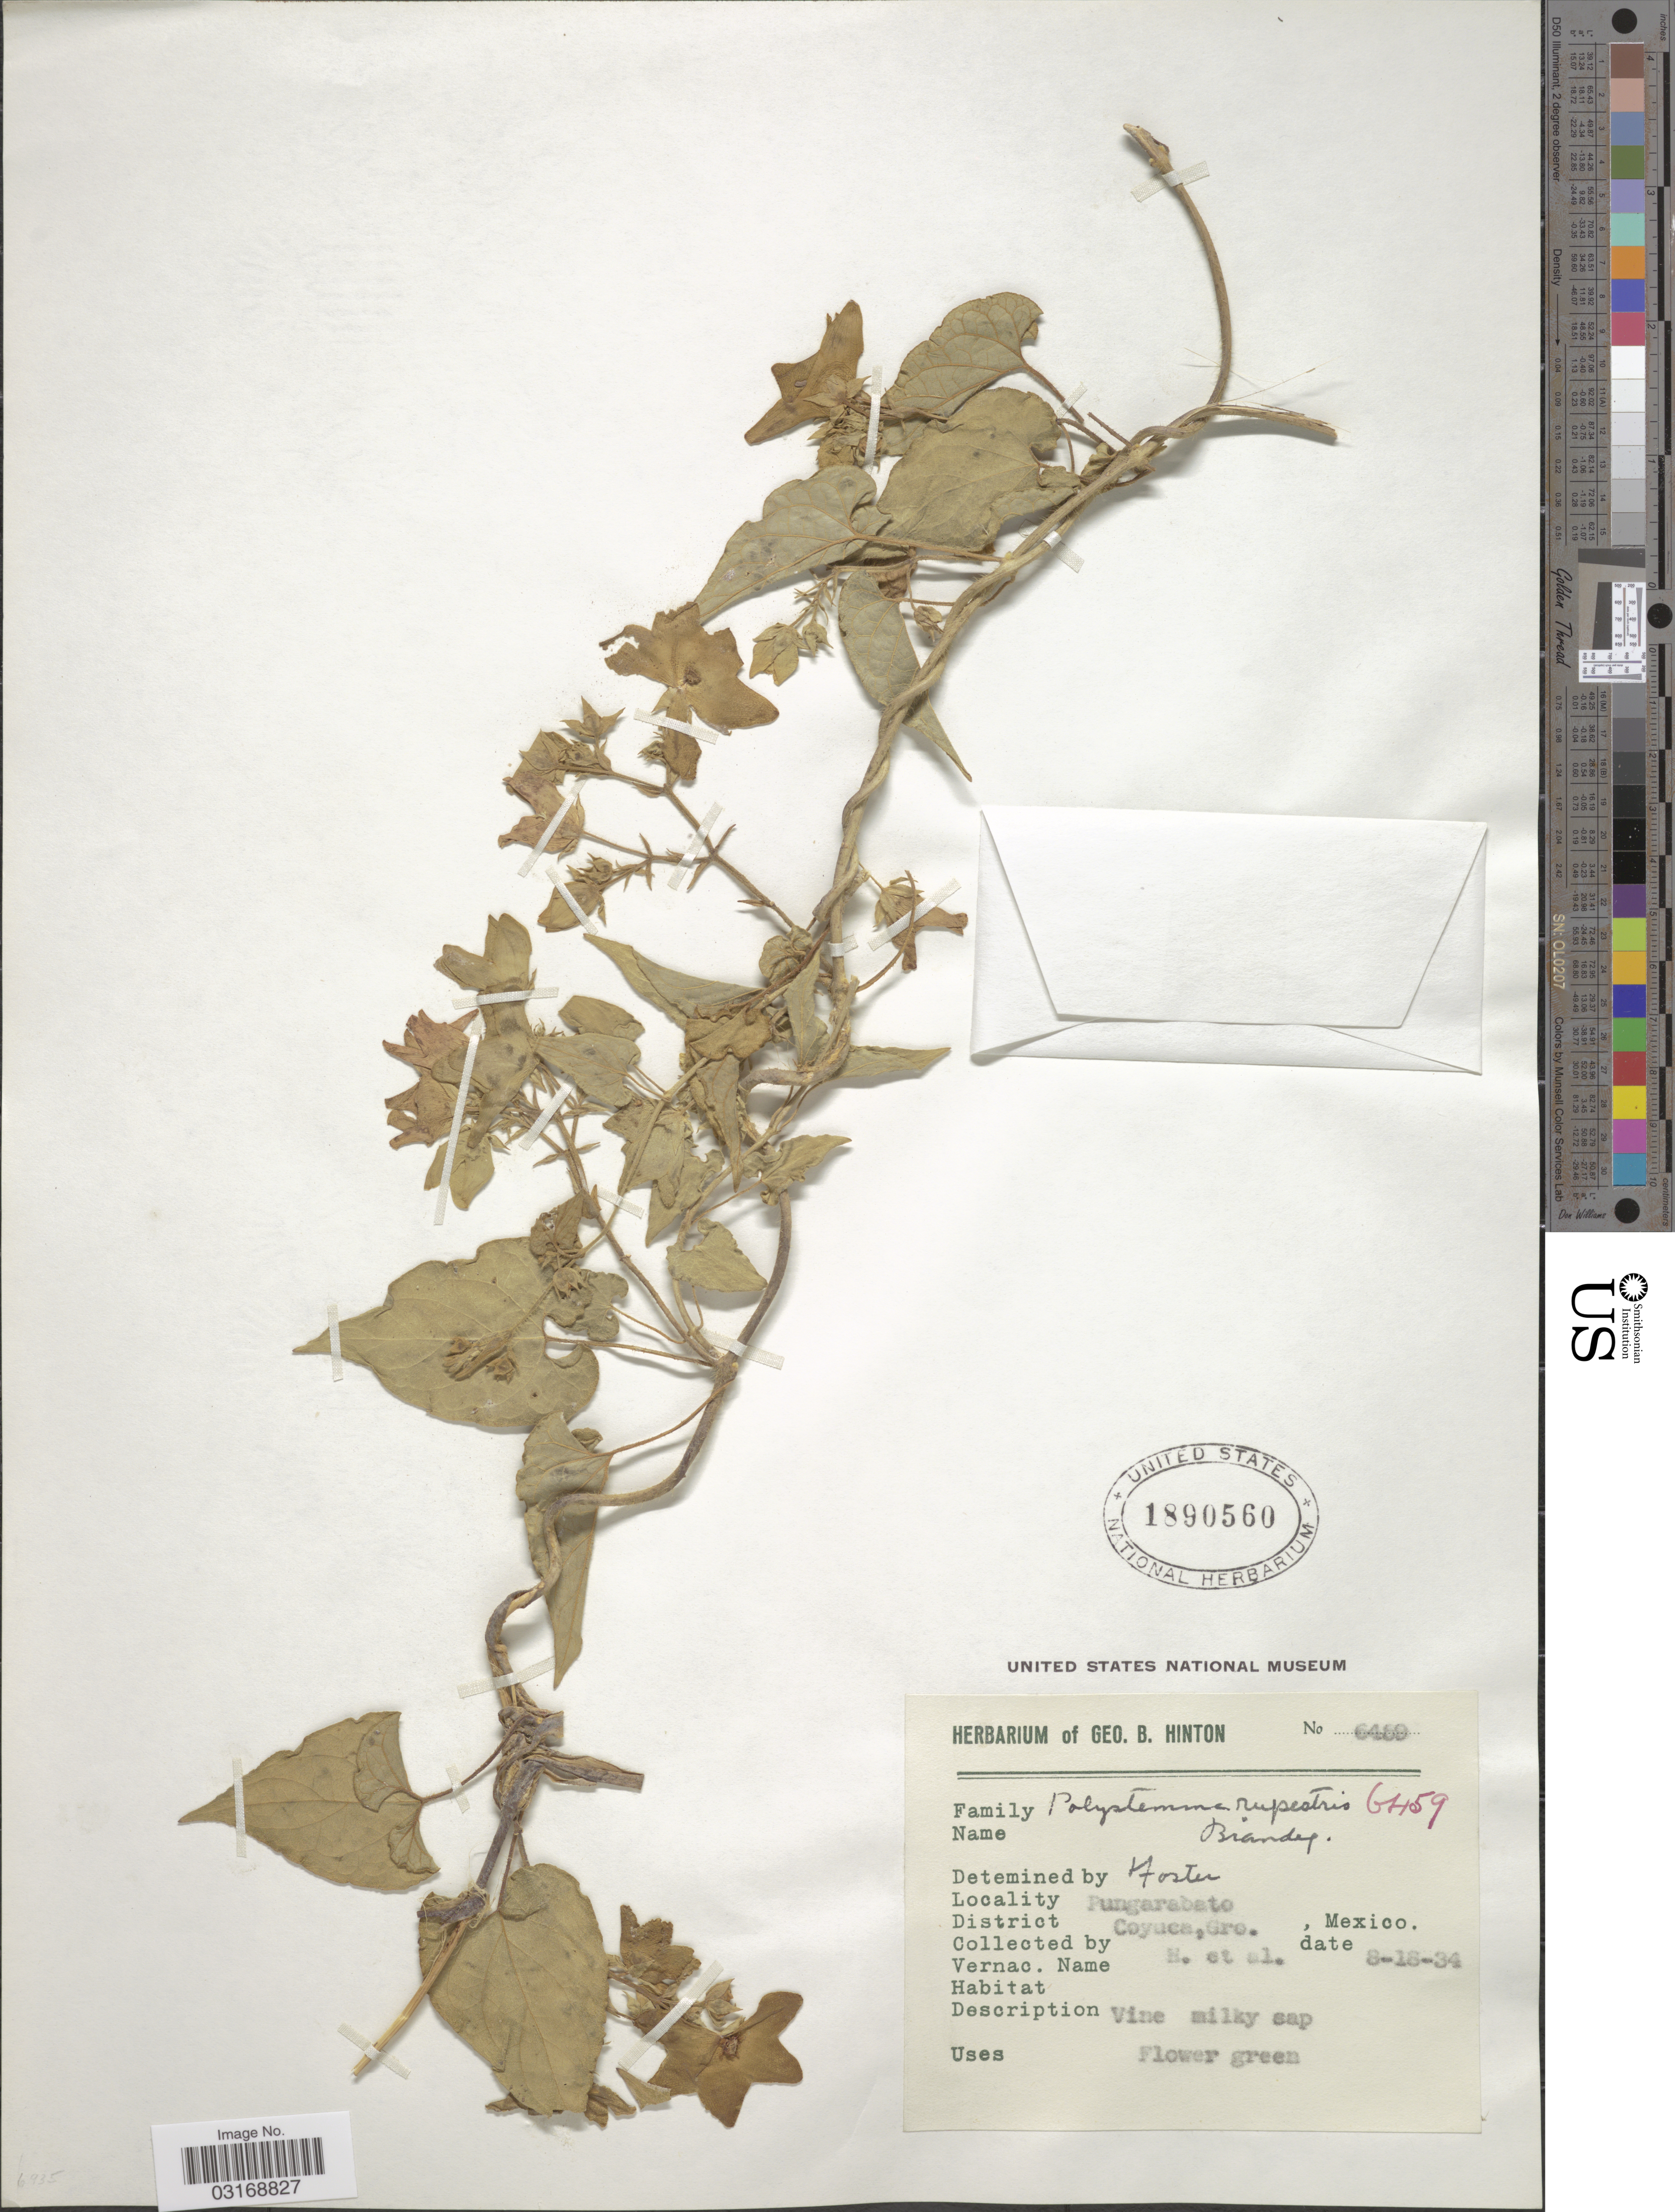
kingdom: Plantae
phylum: Tracheophyta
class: Magnoliopsida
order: Gentianales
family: Apocynaceae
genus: Matelea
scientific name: Matelea rupestris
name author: (Brandegee) Woodson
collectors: G. B. Hinton & et al.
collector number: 6459*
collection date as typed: Transcribed d/m/y: 18/8/34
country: Mexico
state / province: Guerrero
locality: Pungarabato, District Coyuca.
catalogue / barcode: US 1890560